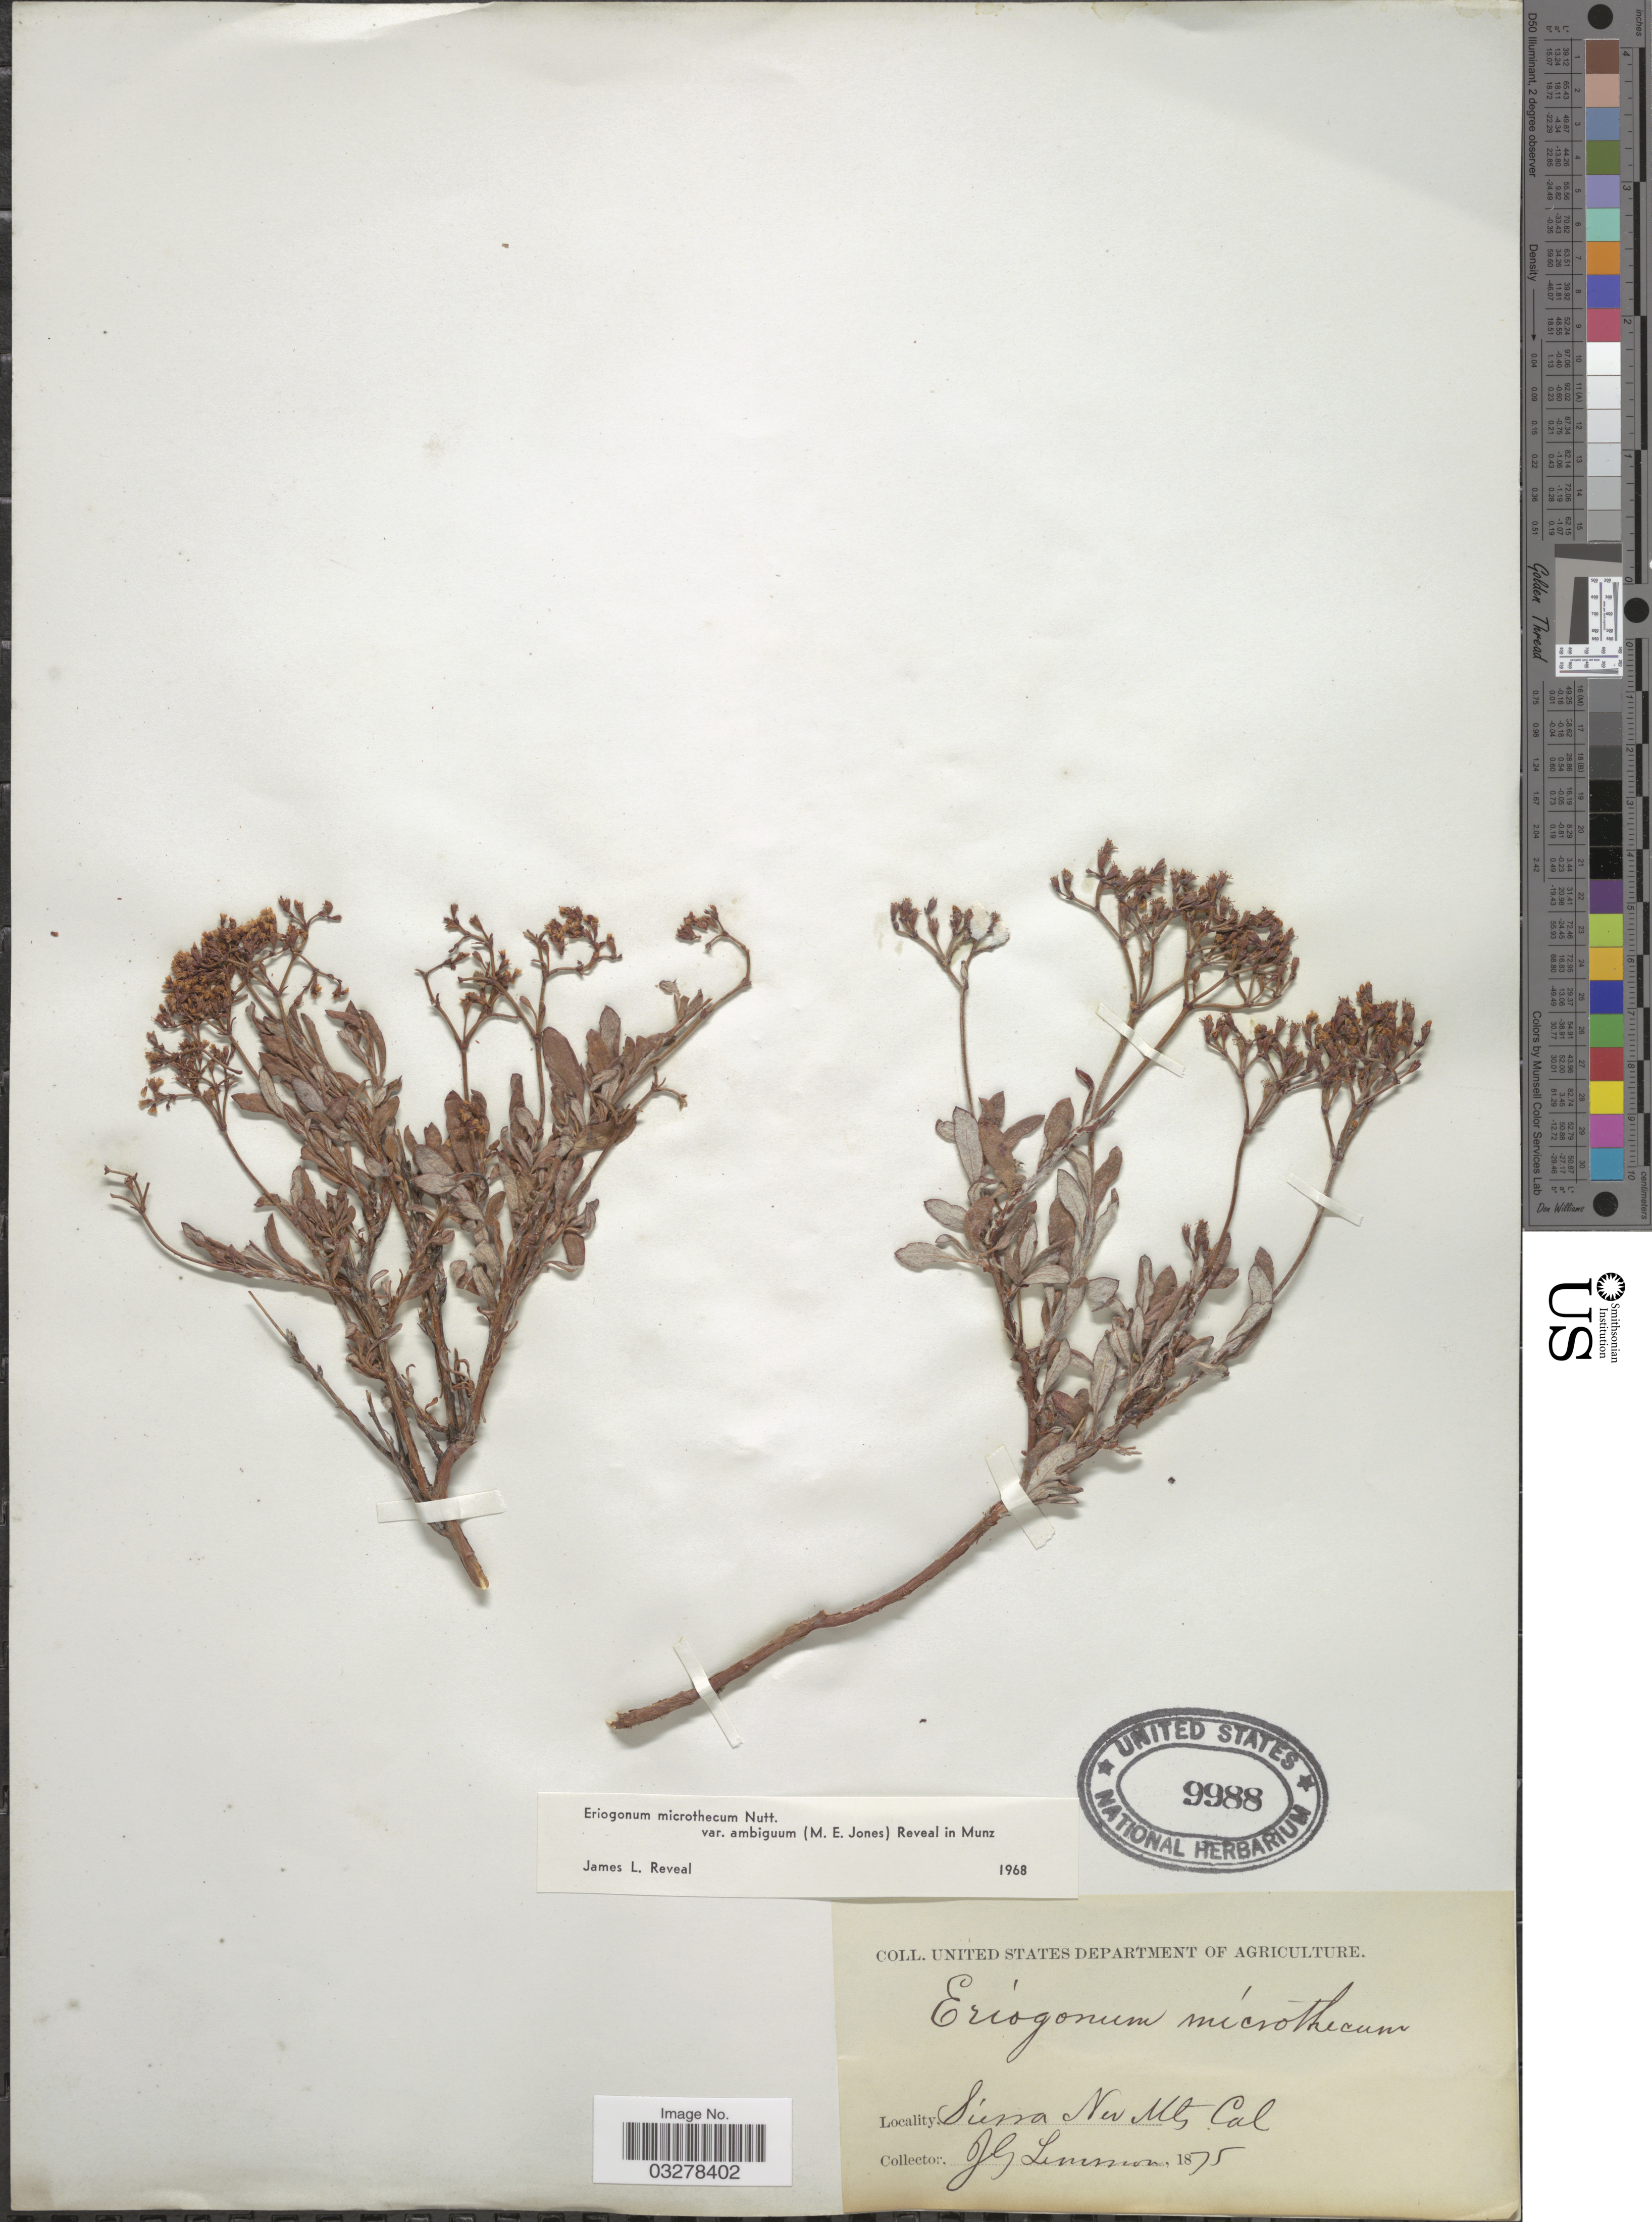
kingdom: Plantae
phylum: Tracheophyta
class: Magnoliopsida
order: Caryophyllales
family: Polygonaceae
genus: Eriogonum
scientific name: Eriogonum microtheca var. ambiguum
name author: (M.E. Jones) Reveal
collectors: J. Lemmon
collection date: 1875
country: United States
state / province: California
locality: Sierra Nev Mts.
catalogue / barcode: US 9988